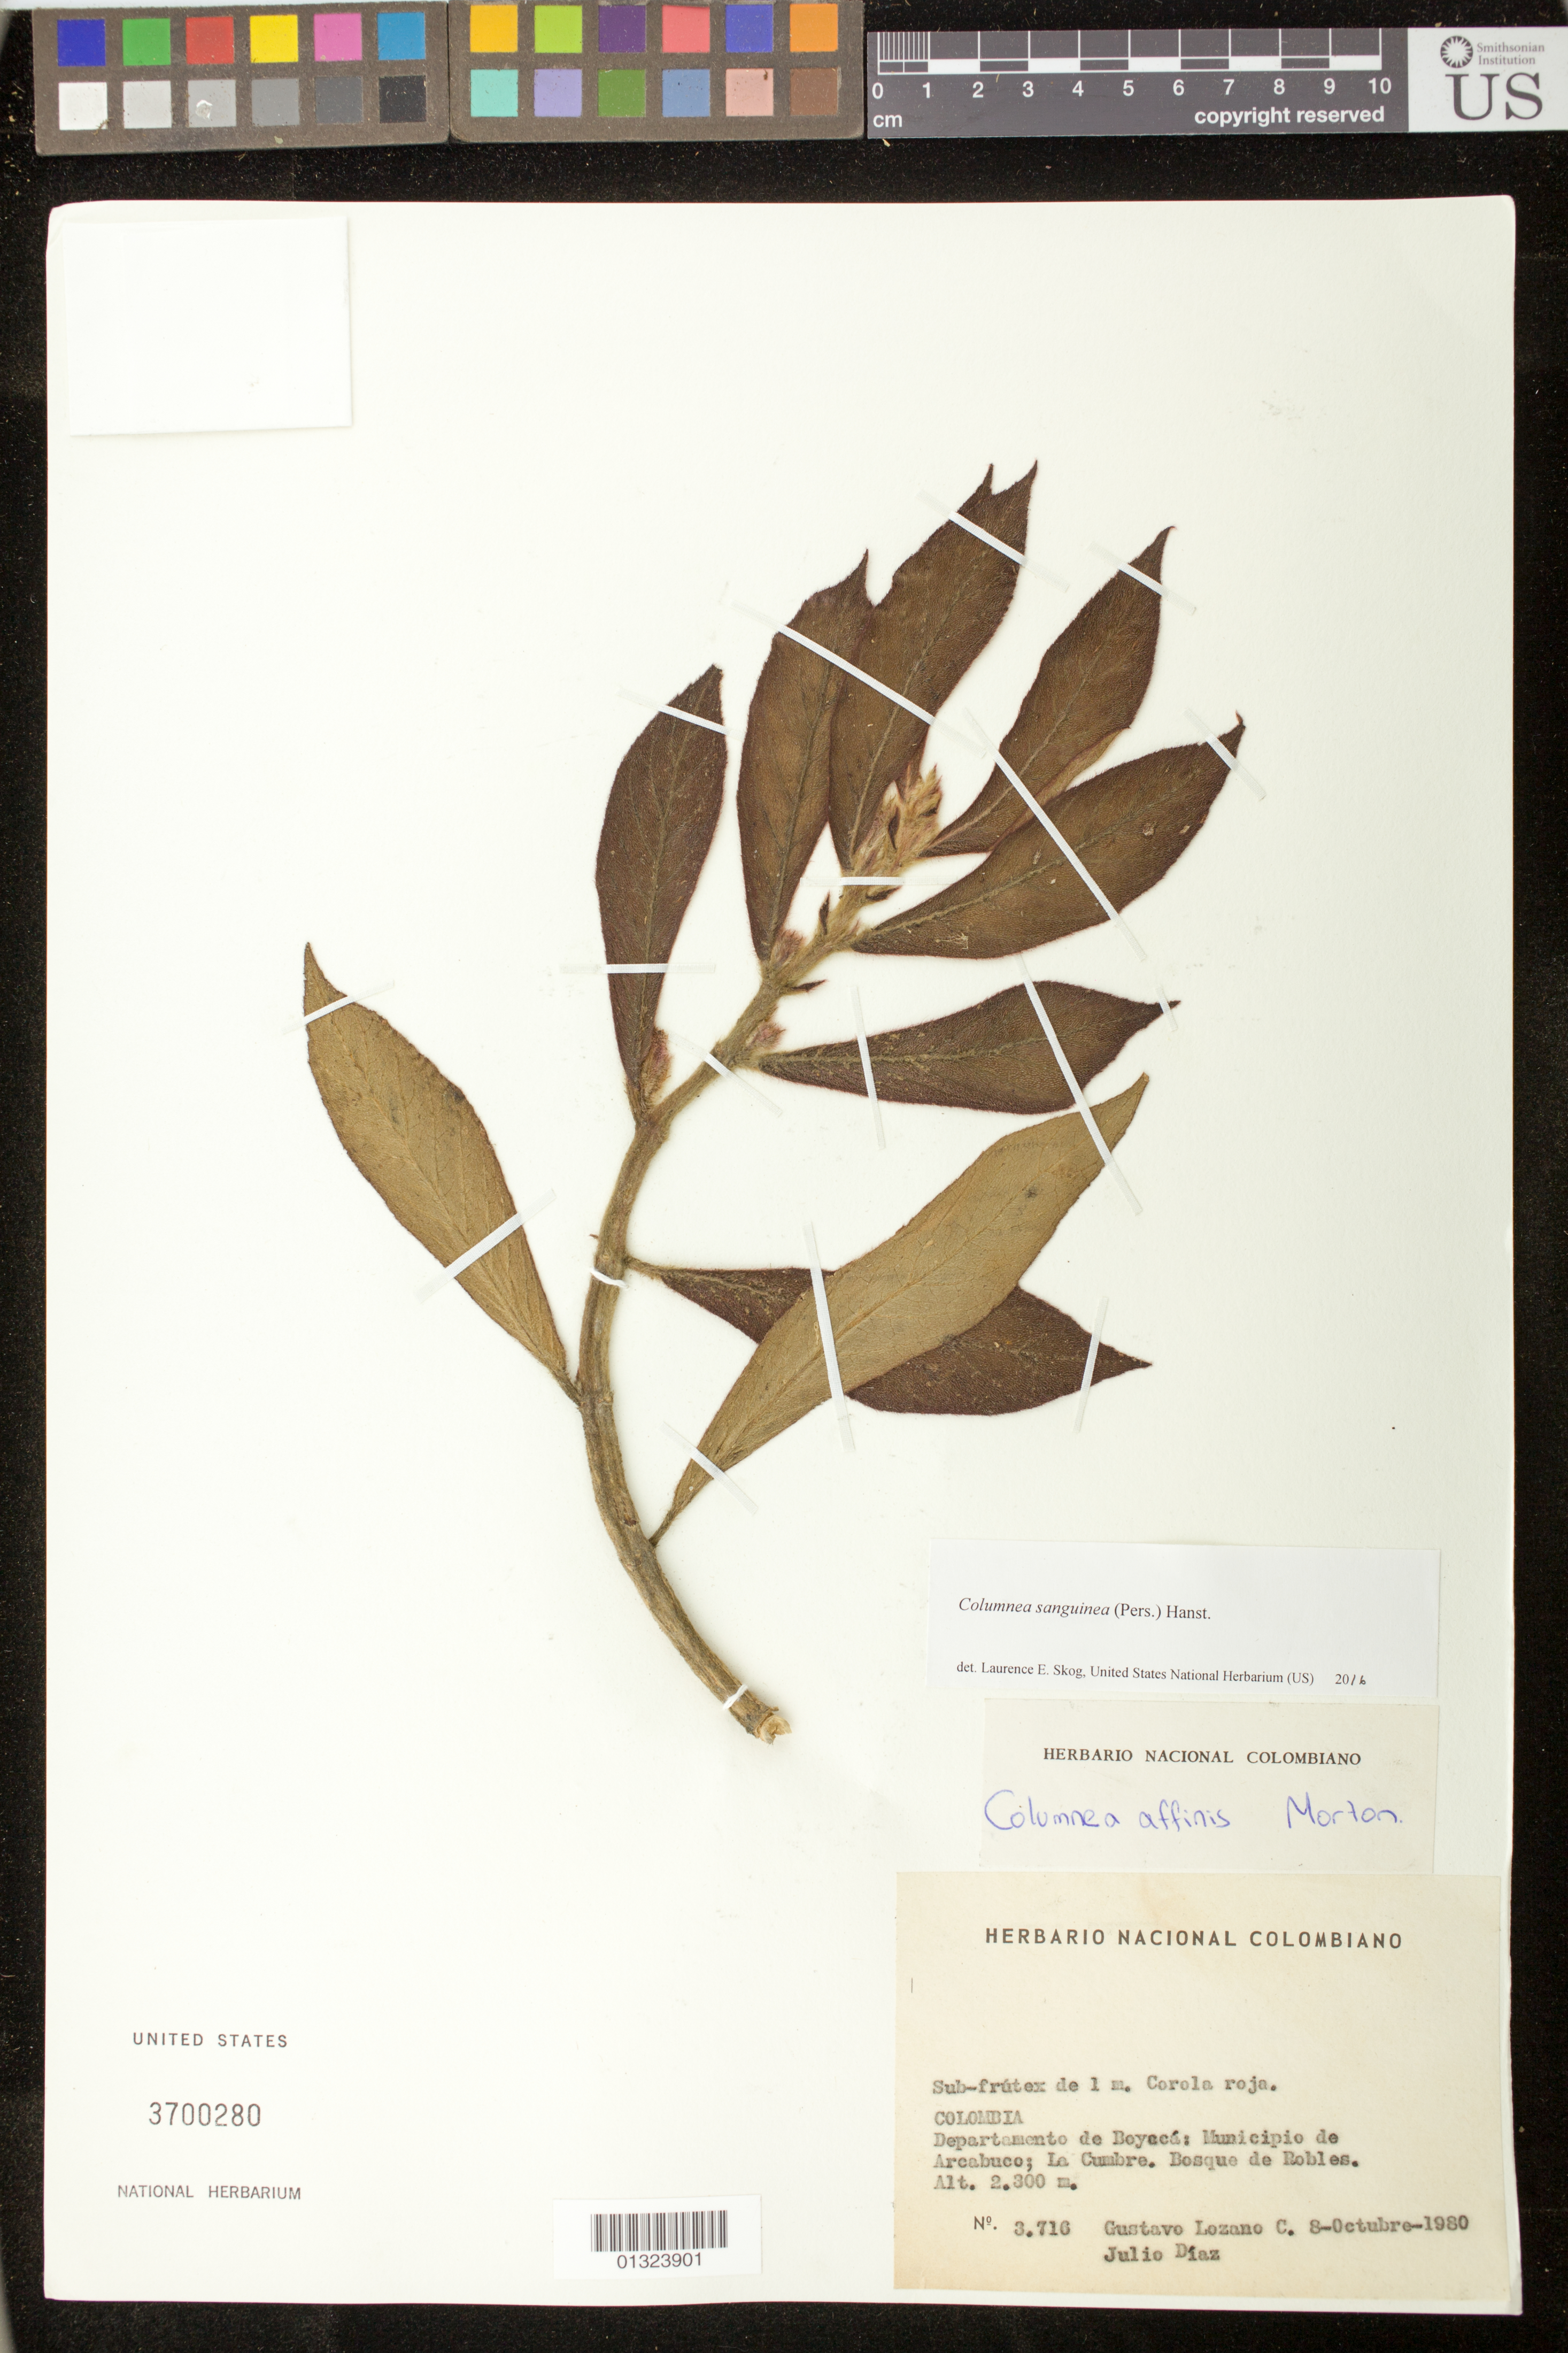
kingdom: Plantae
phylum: Tracheophyta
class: Magnoliopsida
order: Lamiales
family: Gesneriaceae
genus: Columnea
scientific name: Columnea sanguinea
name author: (Pers.) Hanst.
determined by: Skog, Laurence E.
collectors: G. Lozano-Contreras & J. Diaz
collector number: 3.716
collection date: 1980-10-08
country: Colombia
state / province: Boyacá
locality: Arcabuco, La Cumbe. Bosque de Robles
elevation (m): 2300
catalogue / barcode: US 3700280